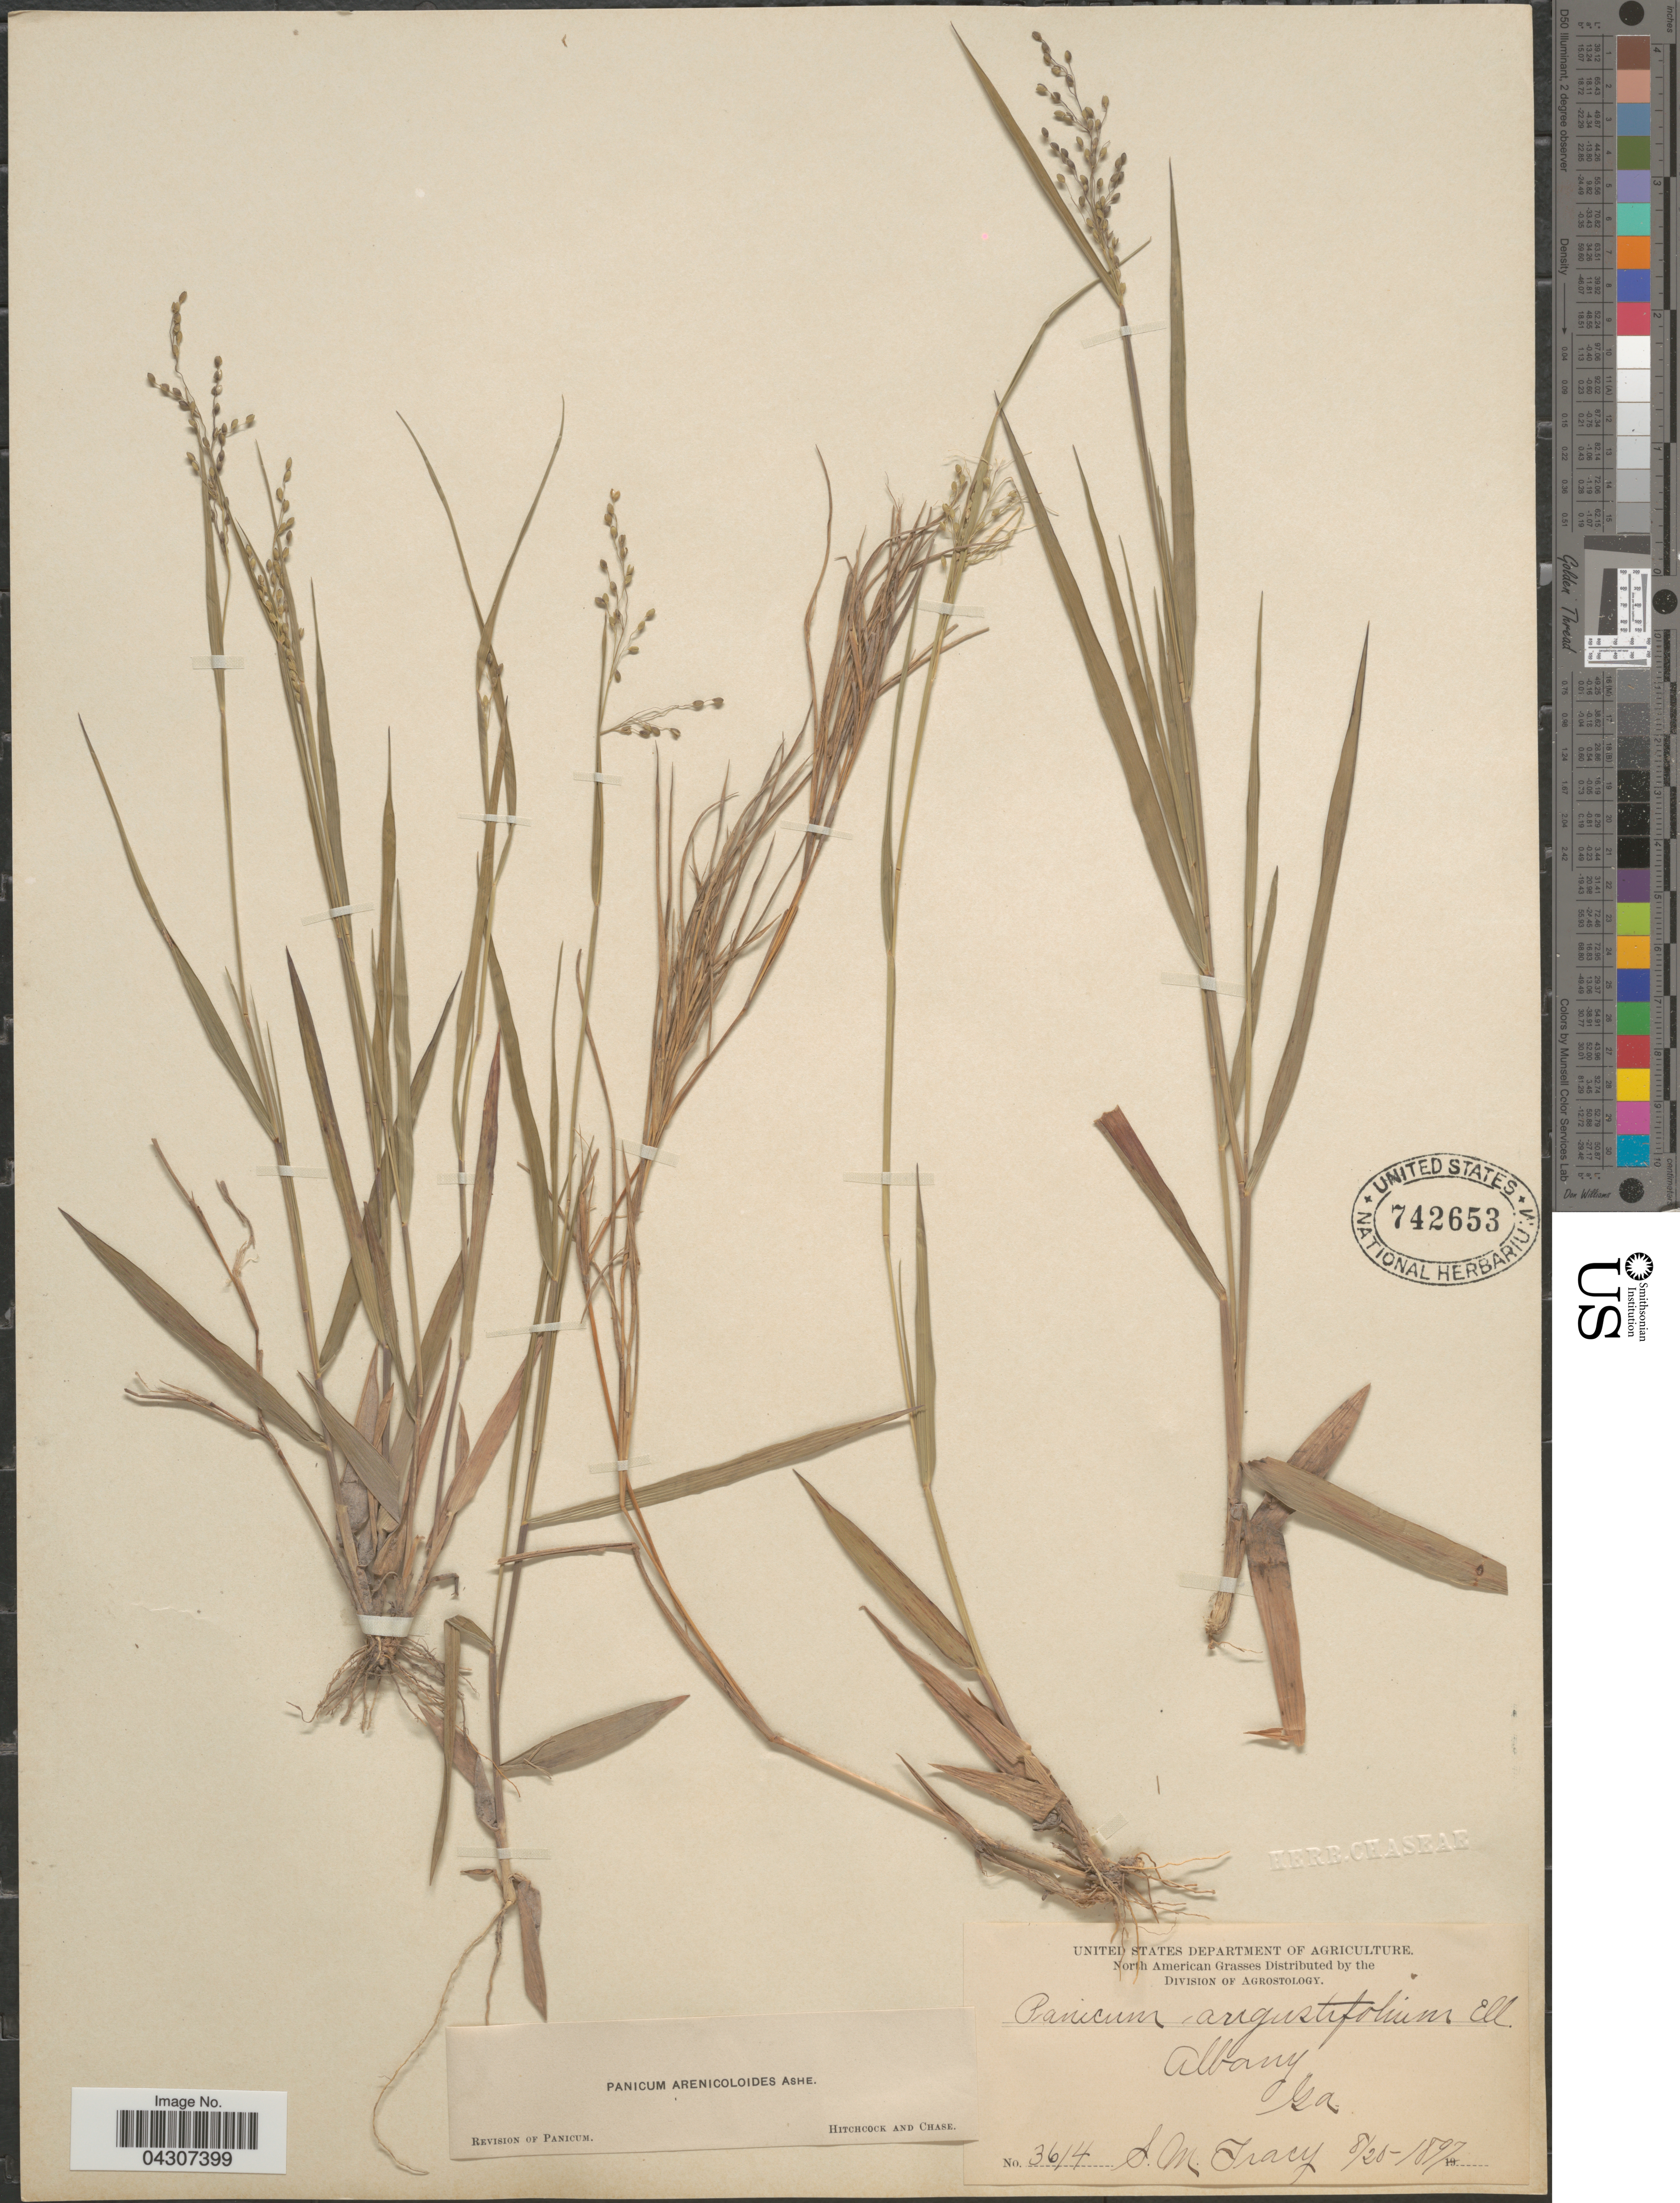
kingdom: Plantae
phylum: Tracheophyta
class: Liliopsida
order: Poales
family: Poaceae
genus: Dichanthelium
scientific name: Dichanthelium aciculare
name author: (Desv. ex Poir.) Gould & C.A. Clark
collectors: S. M. Tracy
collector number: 3614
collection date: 1897-08-20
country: United States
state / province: Georgia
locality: Albany.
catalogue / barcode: US 742653